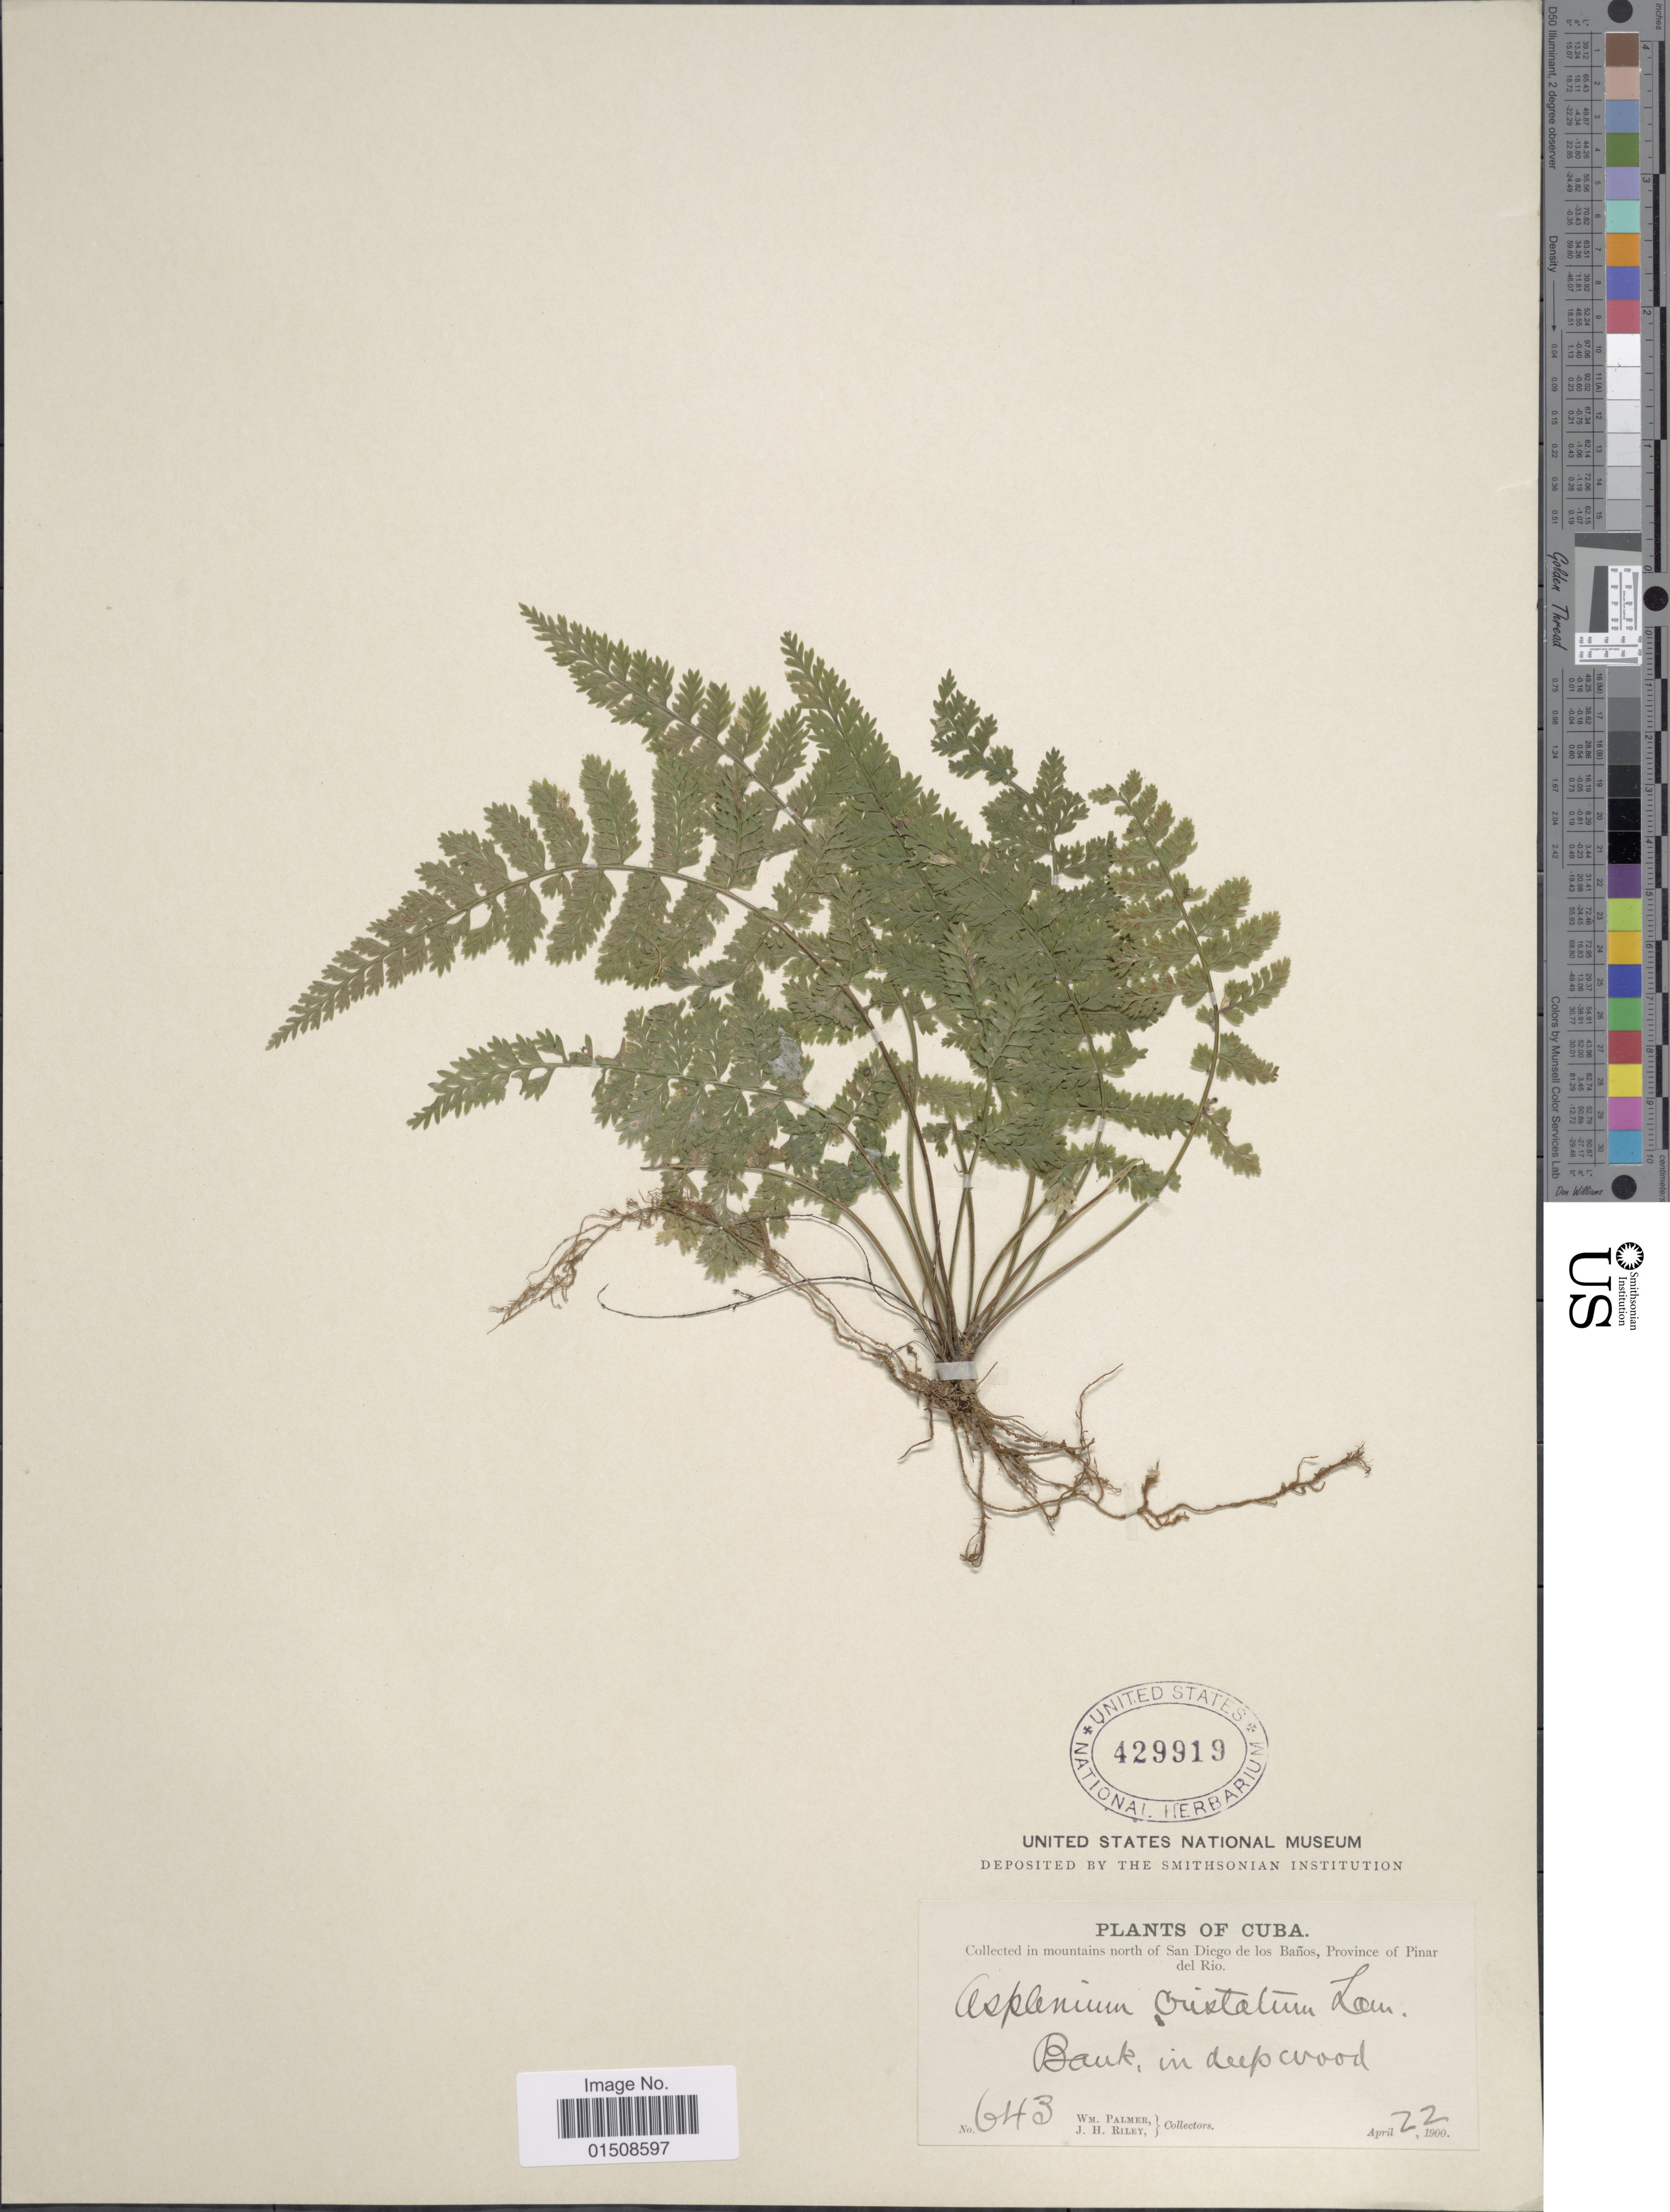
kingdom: Plantae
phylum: Tracheophyta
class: Polypodiopsida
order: Polypodiales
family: Aspleniaceae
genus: Asplenium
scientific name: Asplenium cristatum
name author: Lam.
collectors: W. Palmer & J. H. Riley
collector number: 643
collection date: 1900-04-22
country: Cuba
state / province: Pinar del Río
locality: In mountains north of San Diego de los Baños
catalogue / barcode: US 429919